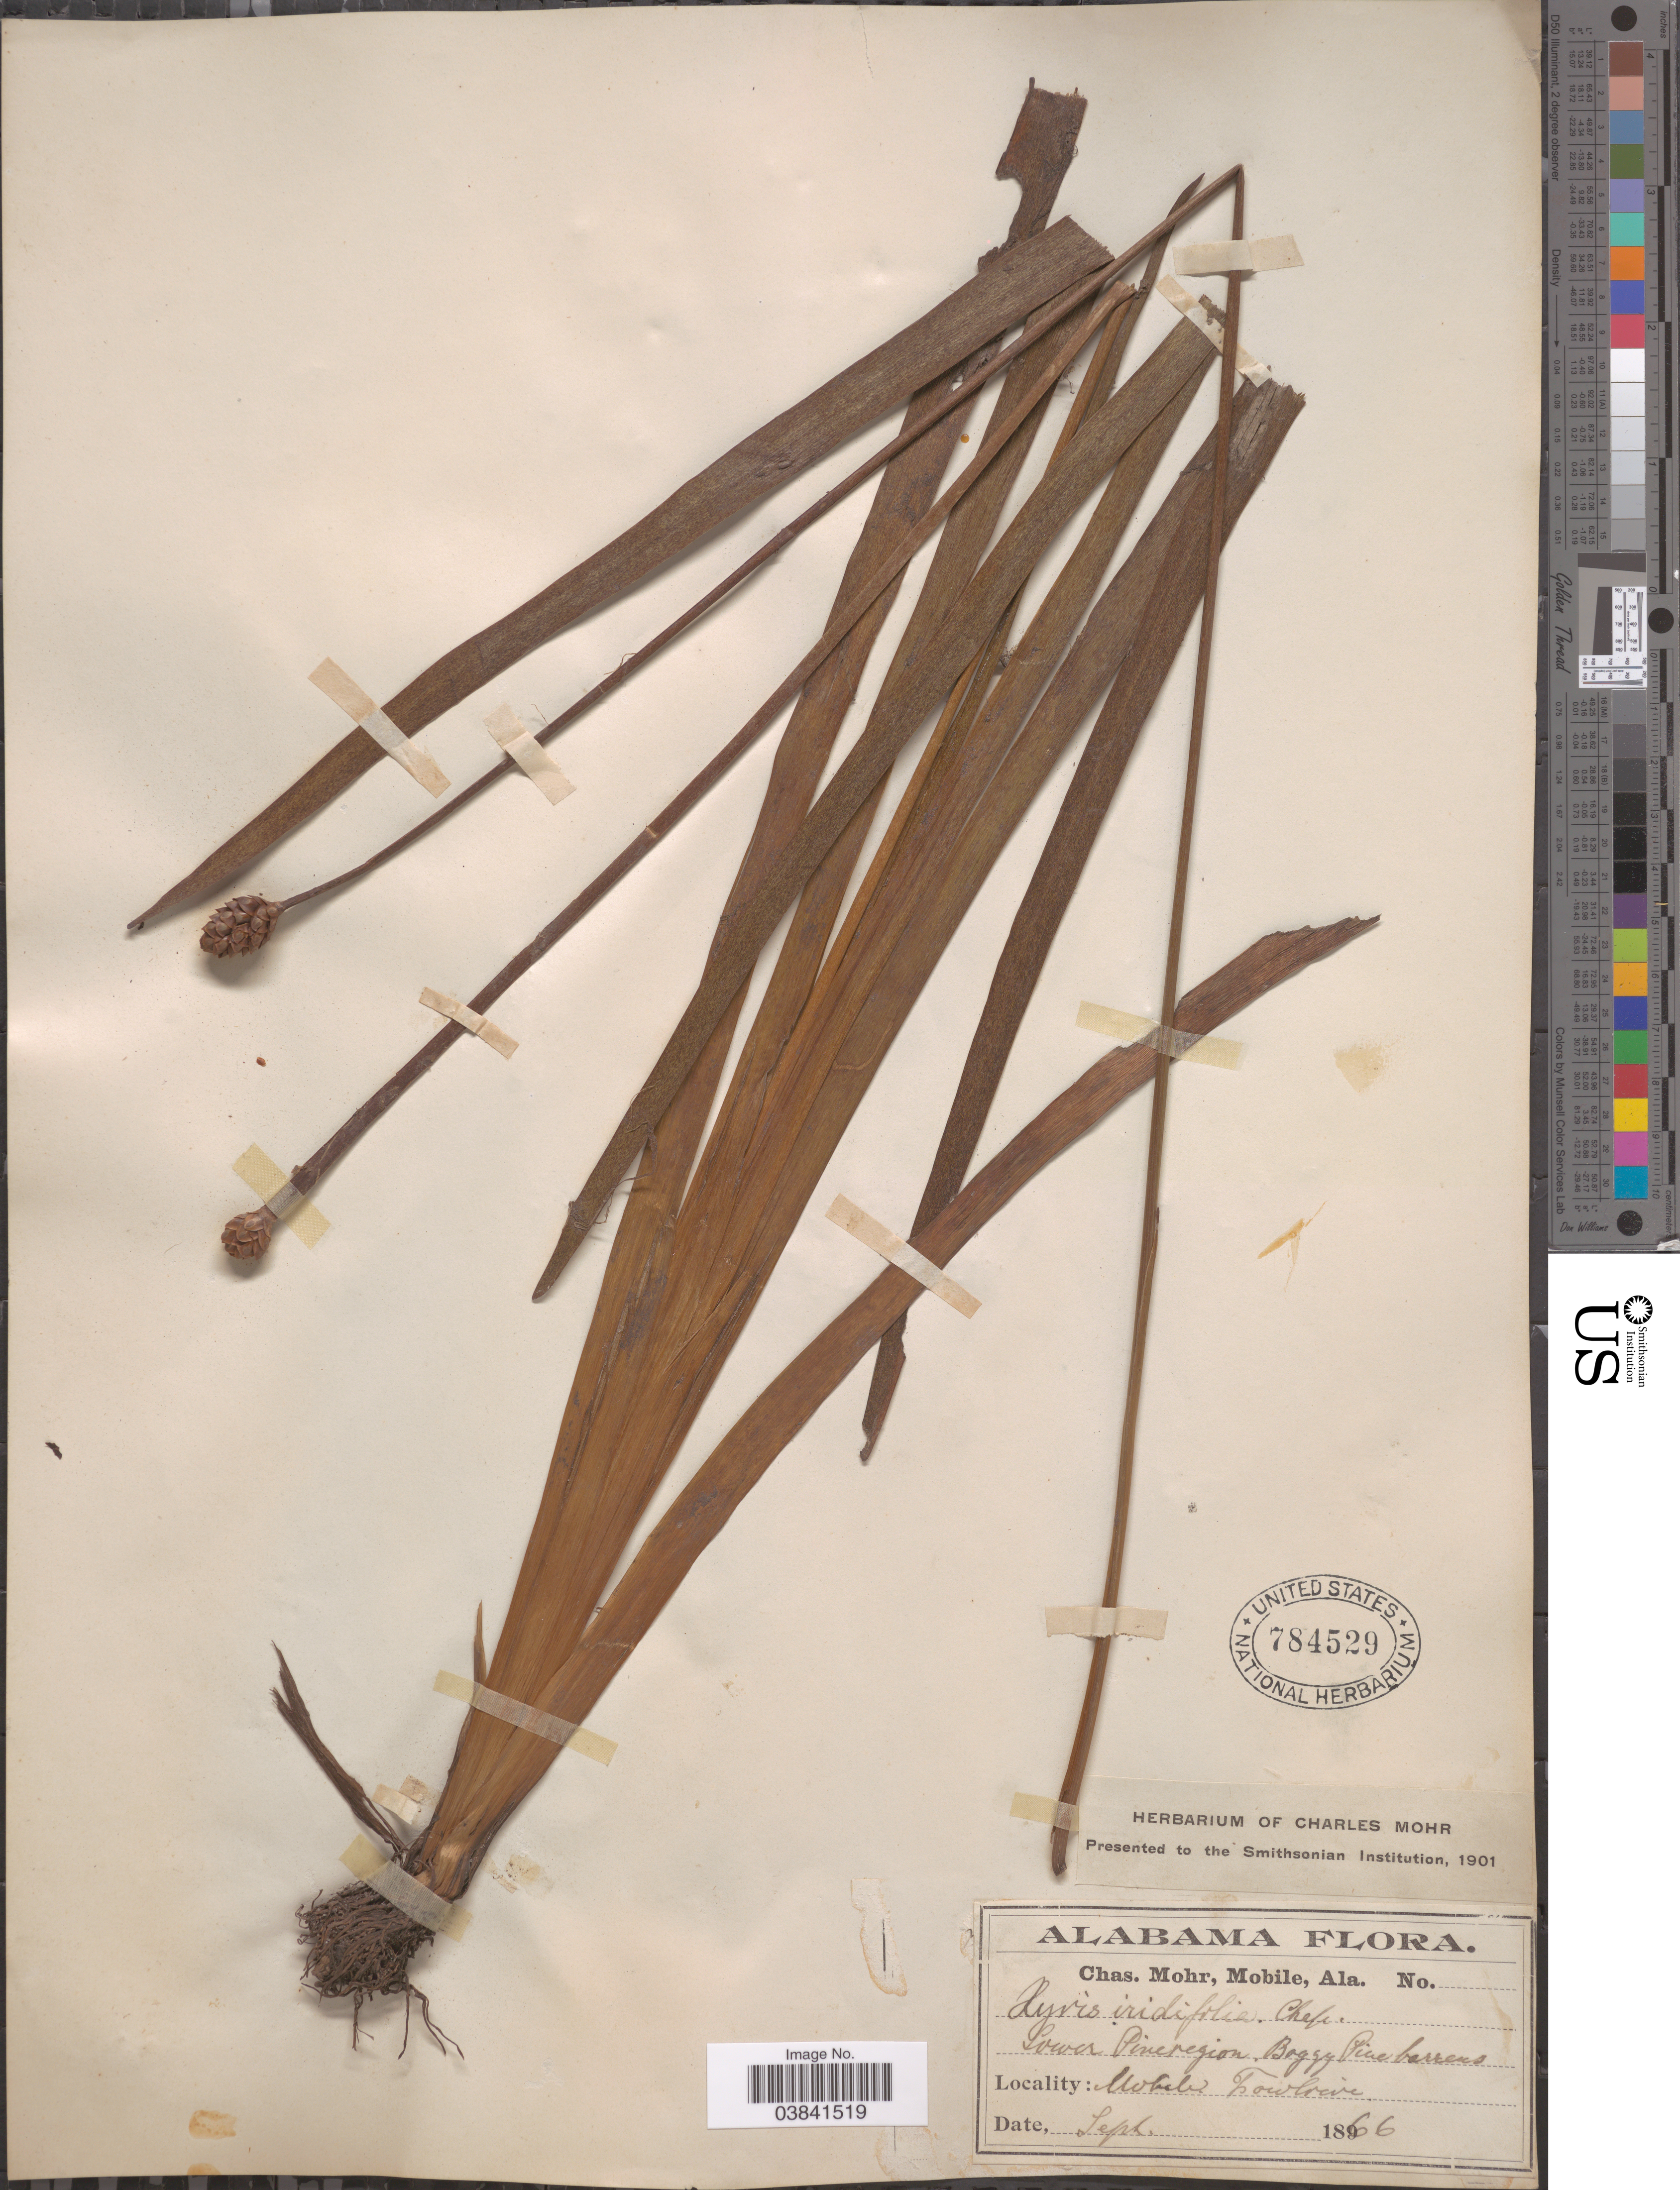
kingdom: Plantae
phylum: Tracheophyta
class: Liliopsida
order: Poales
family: Xyridaceae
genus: Xyris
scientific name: Xyris iridifolia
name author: Chapm.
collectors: Mohr, C. T. (herbarium)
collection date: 1866-09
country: United States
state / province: Alabama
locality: Mobile. Fowl river.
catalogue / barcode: US 784529